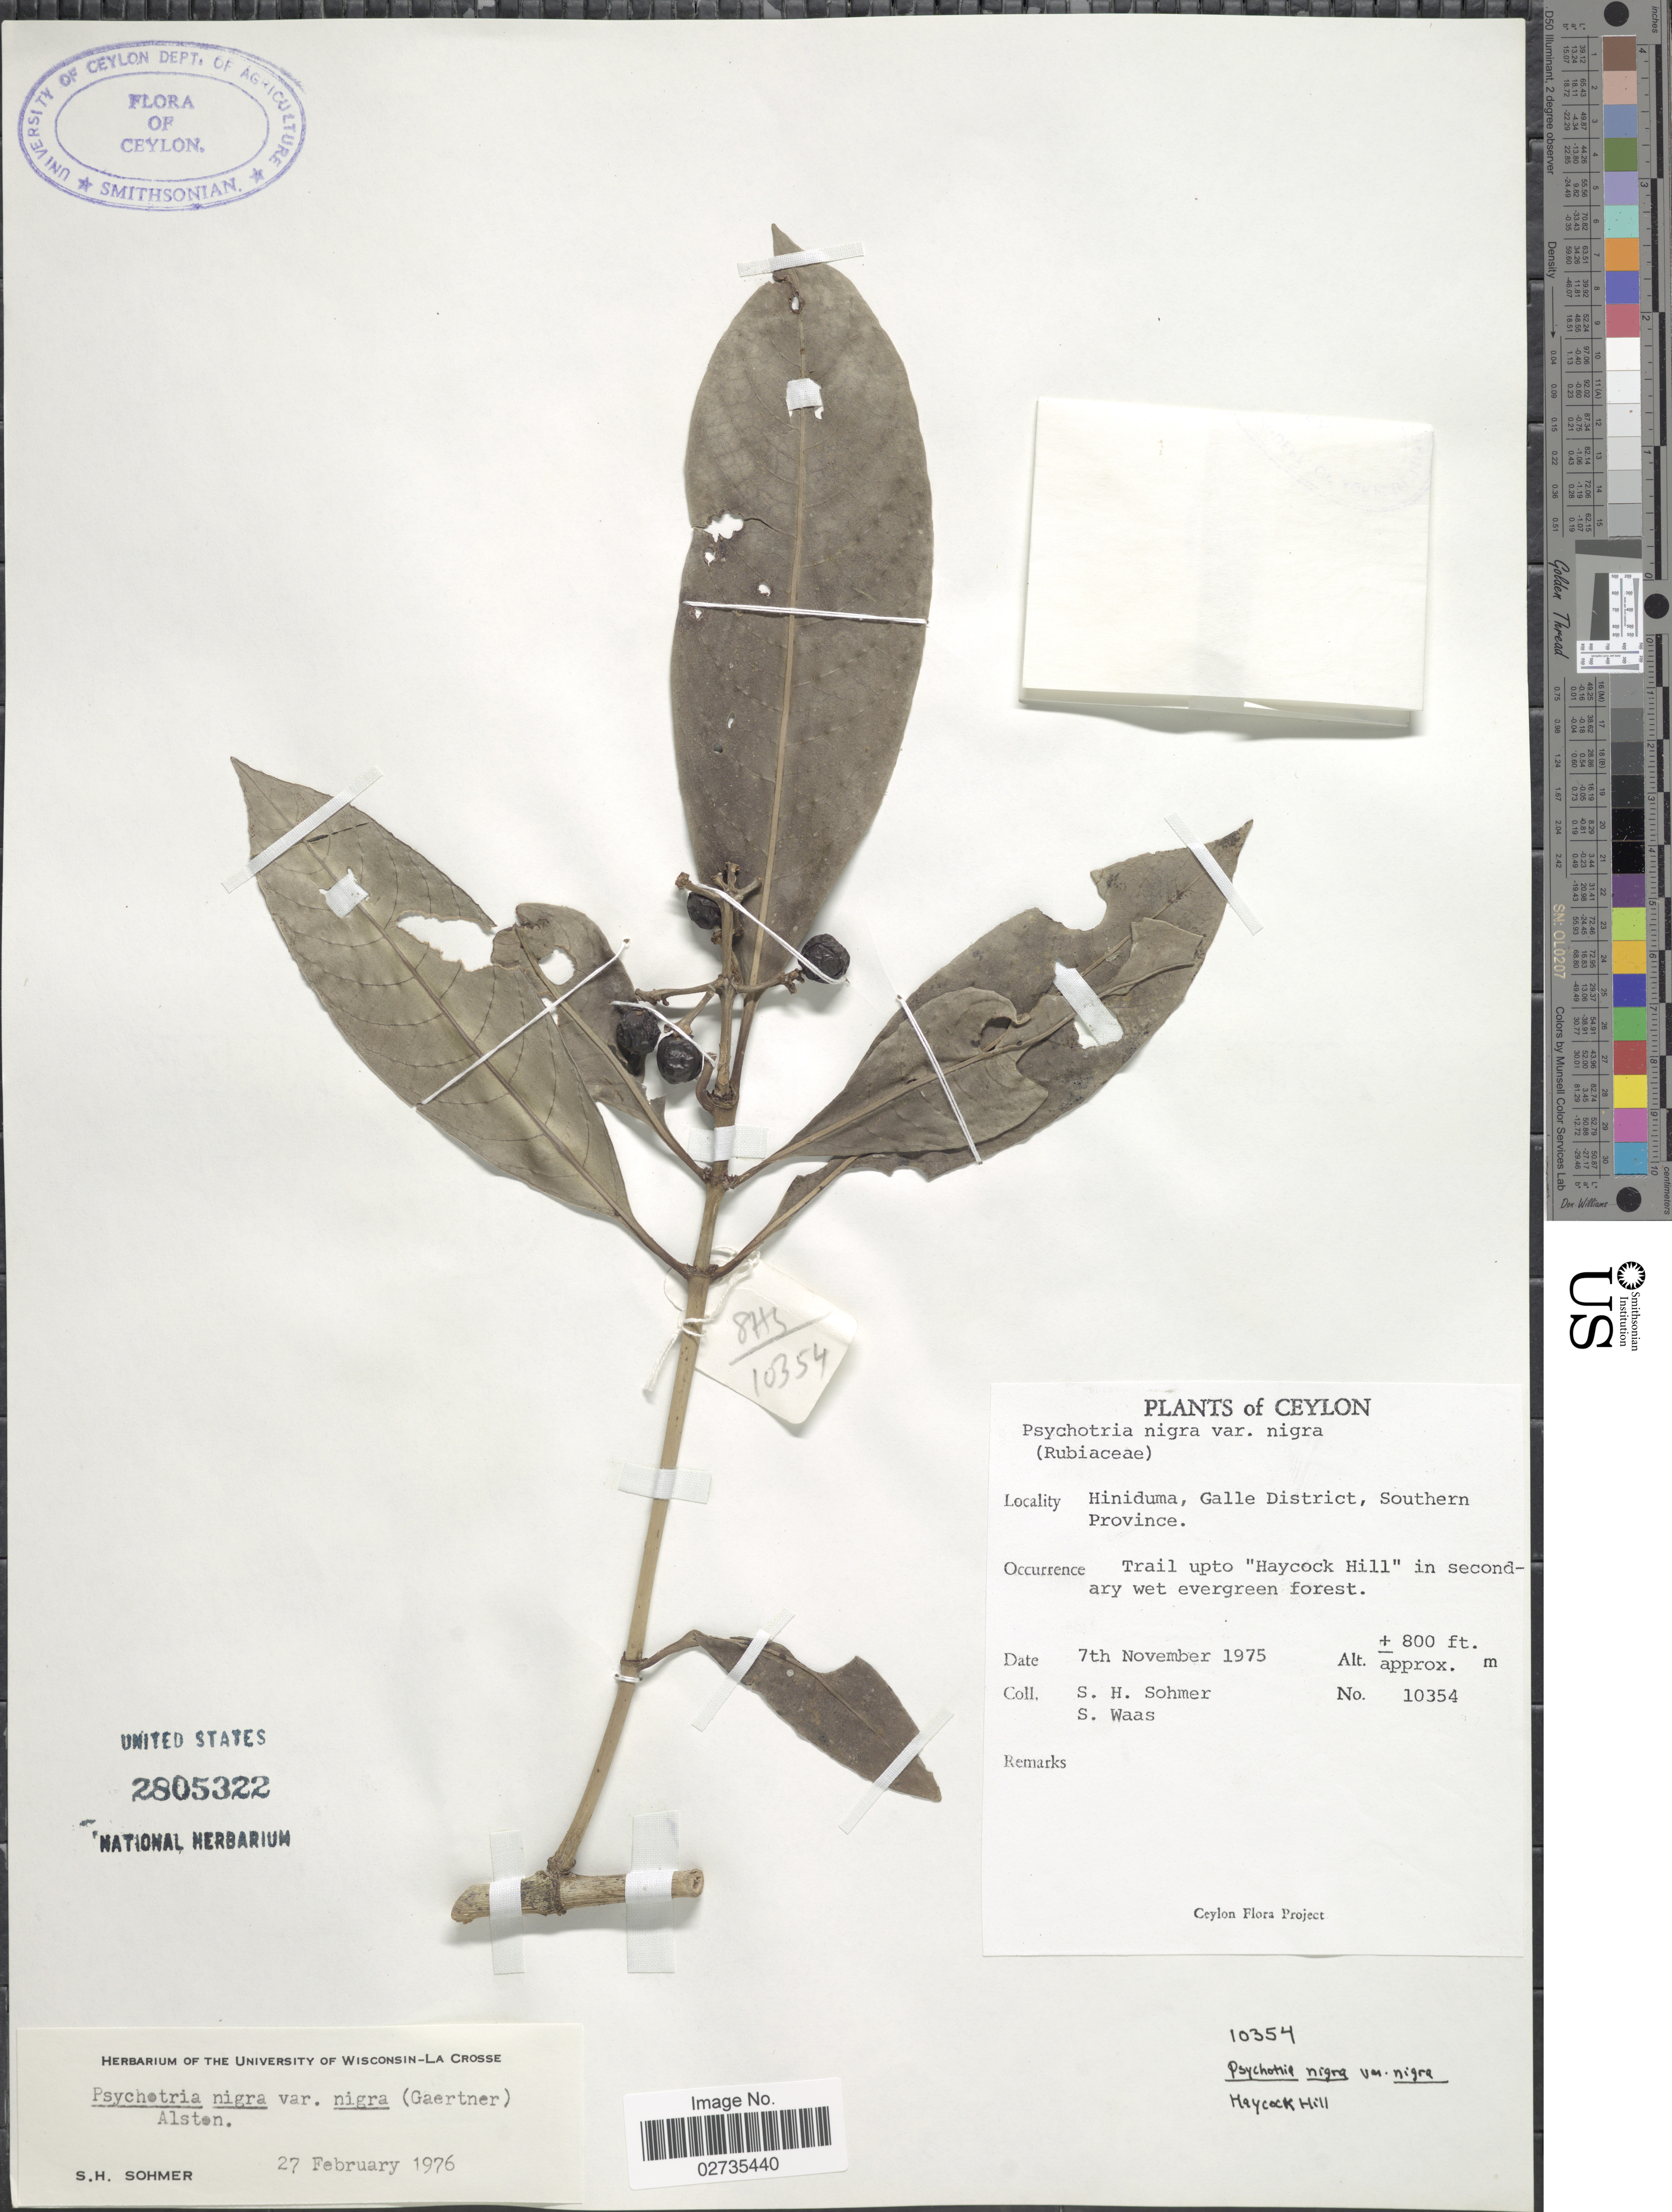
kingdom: Plantae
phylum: Tracheophyta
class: Magnoliopsida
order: Gentianales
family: Rubiaceae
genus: Psychotria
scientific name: Psychotria nigra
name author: (Gaertn.) Alston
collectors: S. H. Sohmer & S. Waas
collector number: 10354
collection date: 1975-11-07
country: Sri Lanka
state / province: Southern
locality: Ceylon. Hiniduma, Galle District. Trail upto "Haycock Hill"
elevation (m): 244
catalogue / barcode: US 2805322